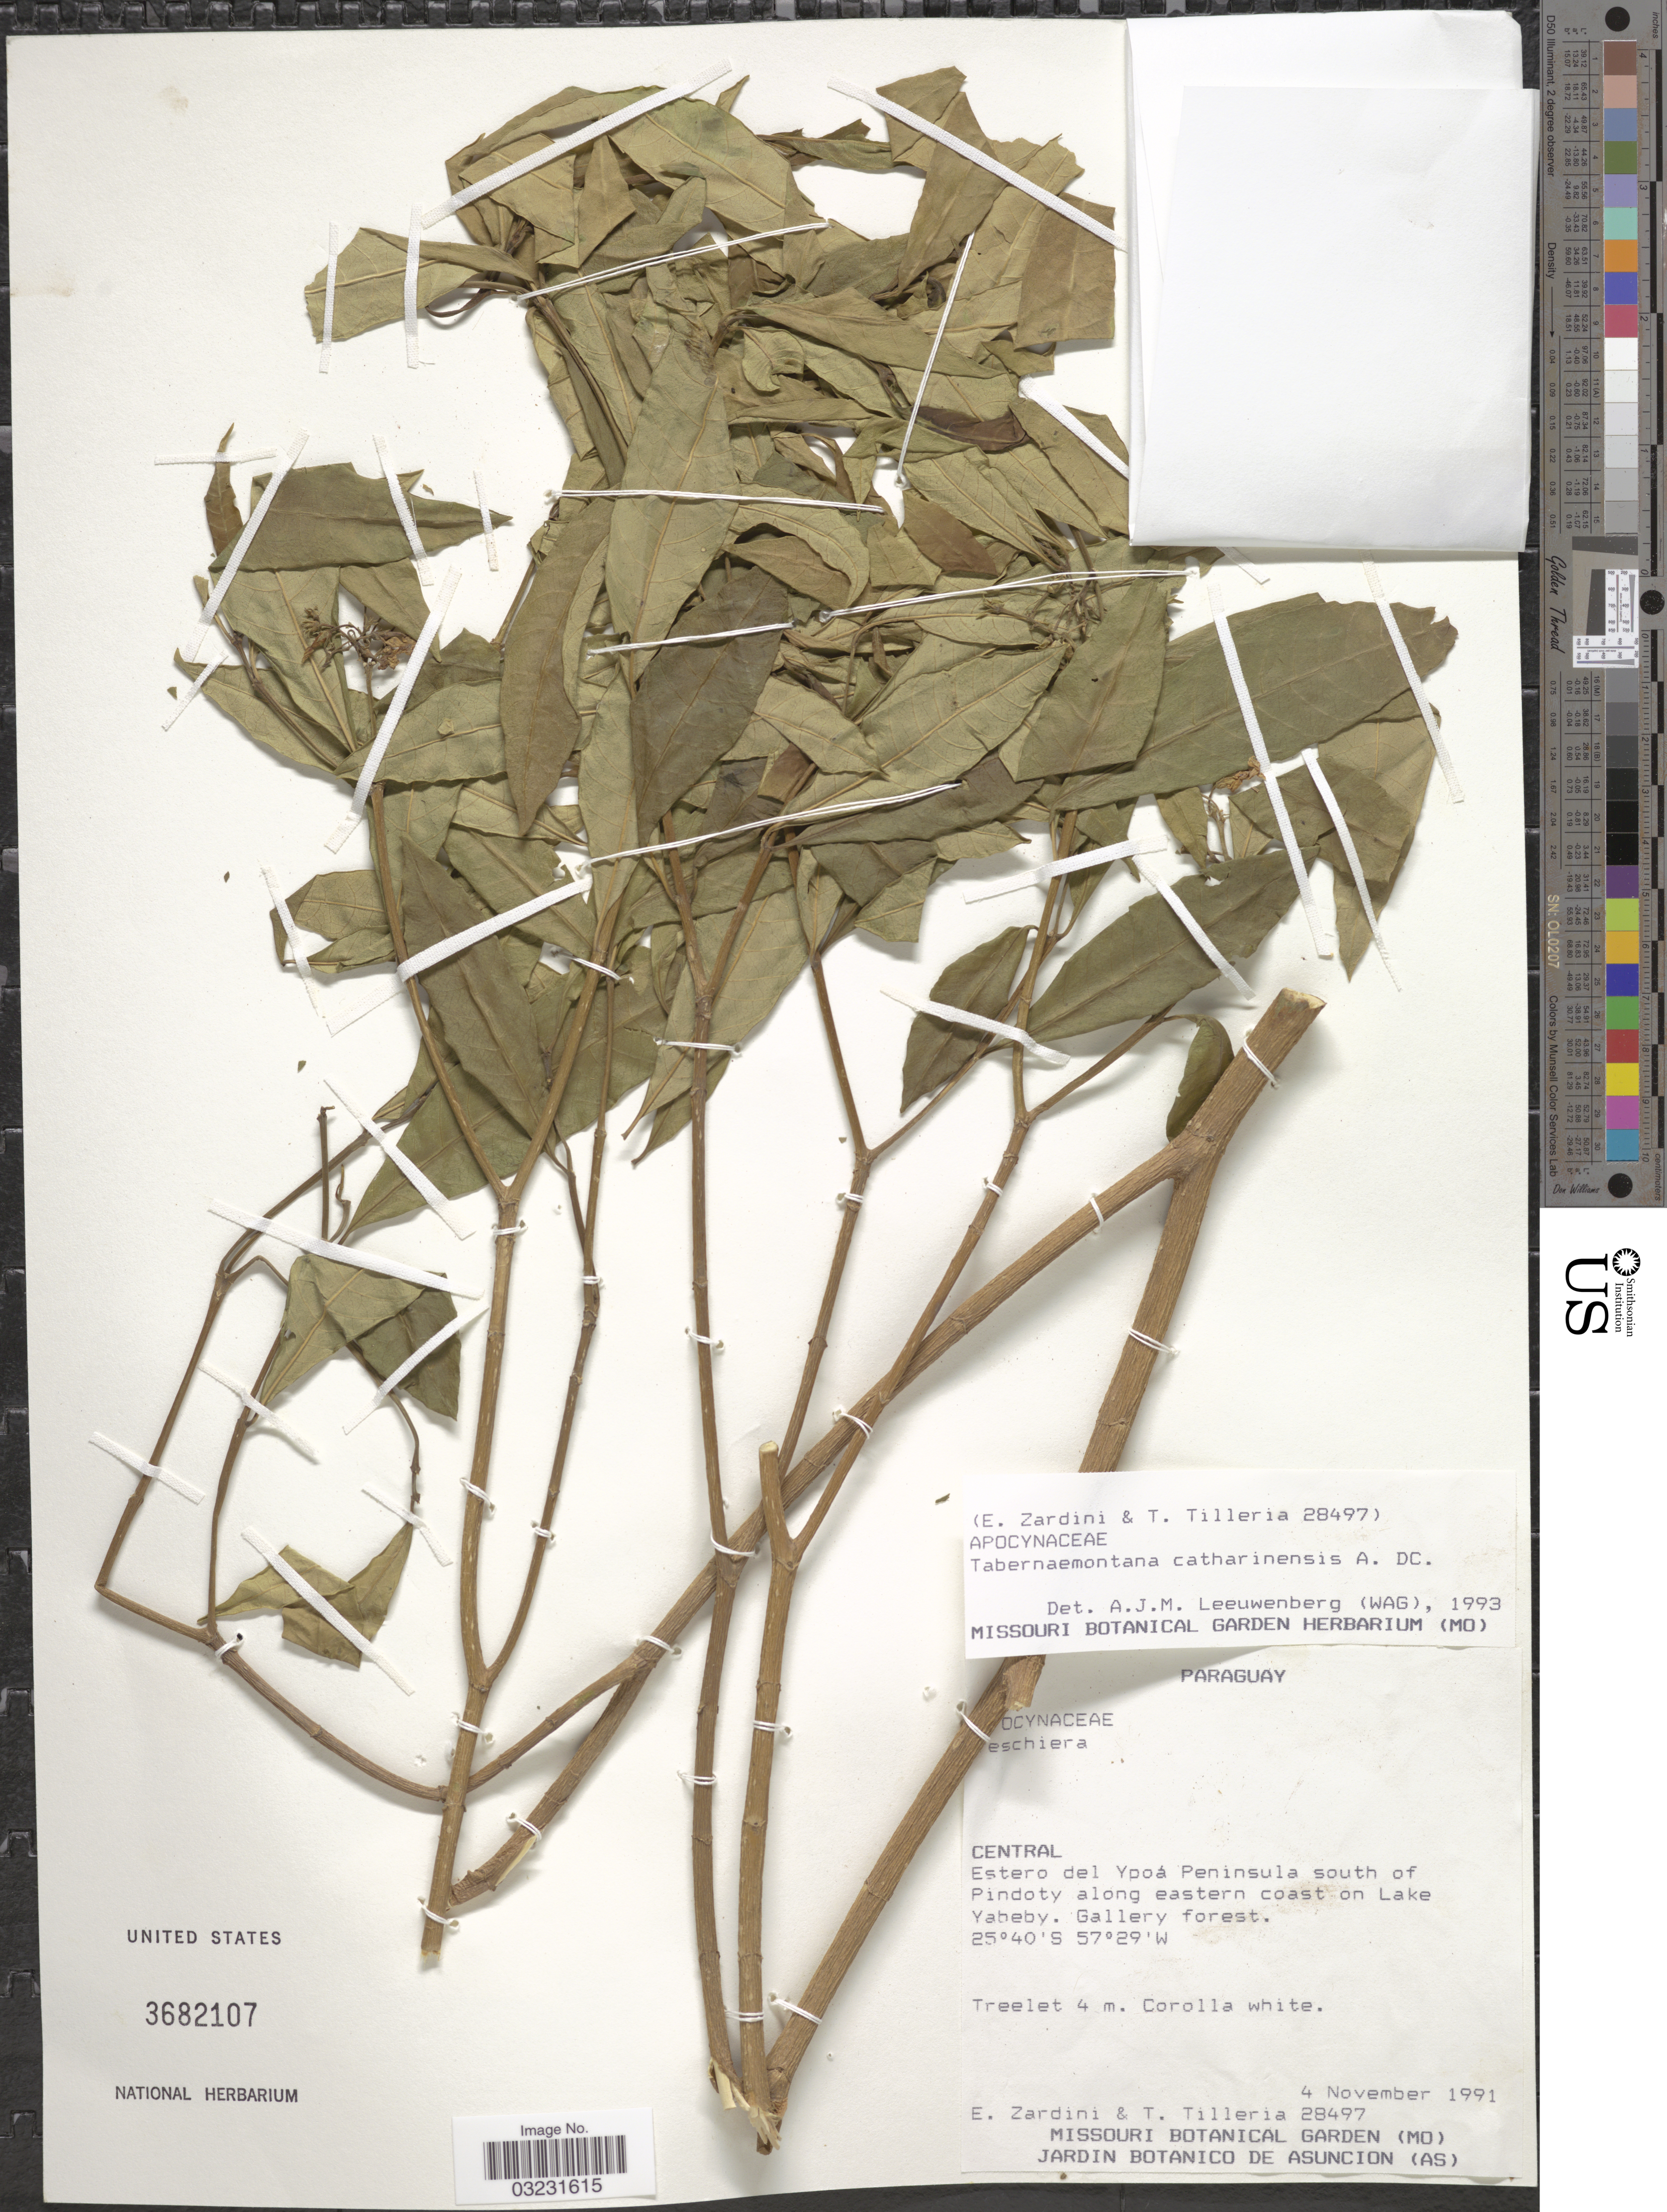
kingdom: Plantae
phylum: Tracheophyta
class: Magnoliopsida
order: Gentianales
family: Apocynaceae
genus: Tabernaemontana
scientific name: Tabernaemontana catharinensis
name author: A. DC.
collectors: E. Zardini & T. Tilleria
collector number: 28497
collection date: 1991-11-04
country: Paraguay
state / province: Central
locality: Estero del Ypoá Peninsula south of Pindoty along eastern coast on Lake Yaheby.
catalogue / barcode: US 3682107